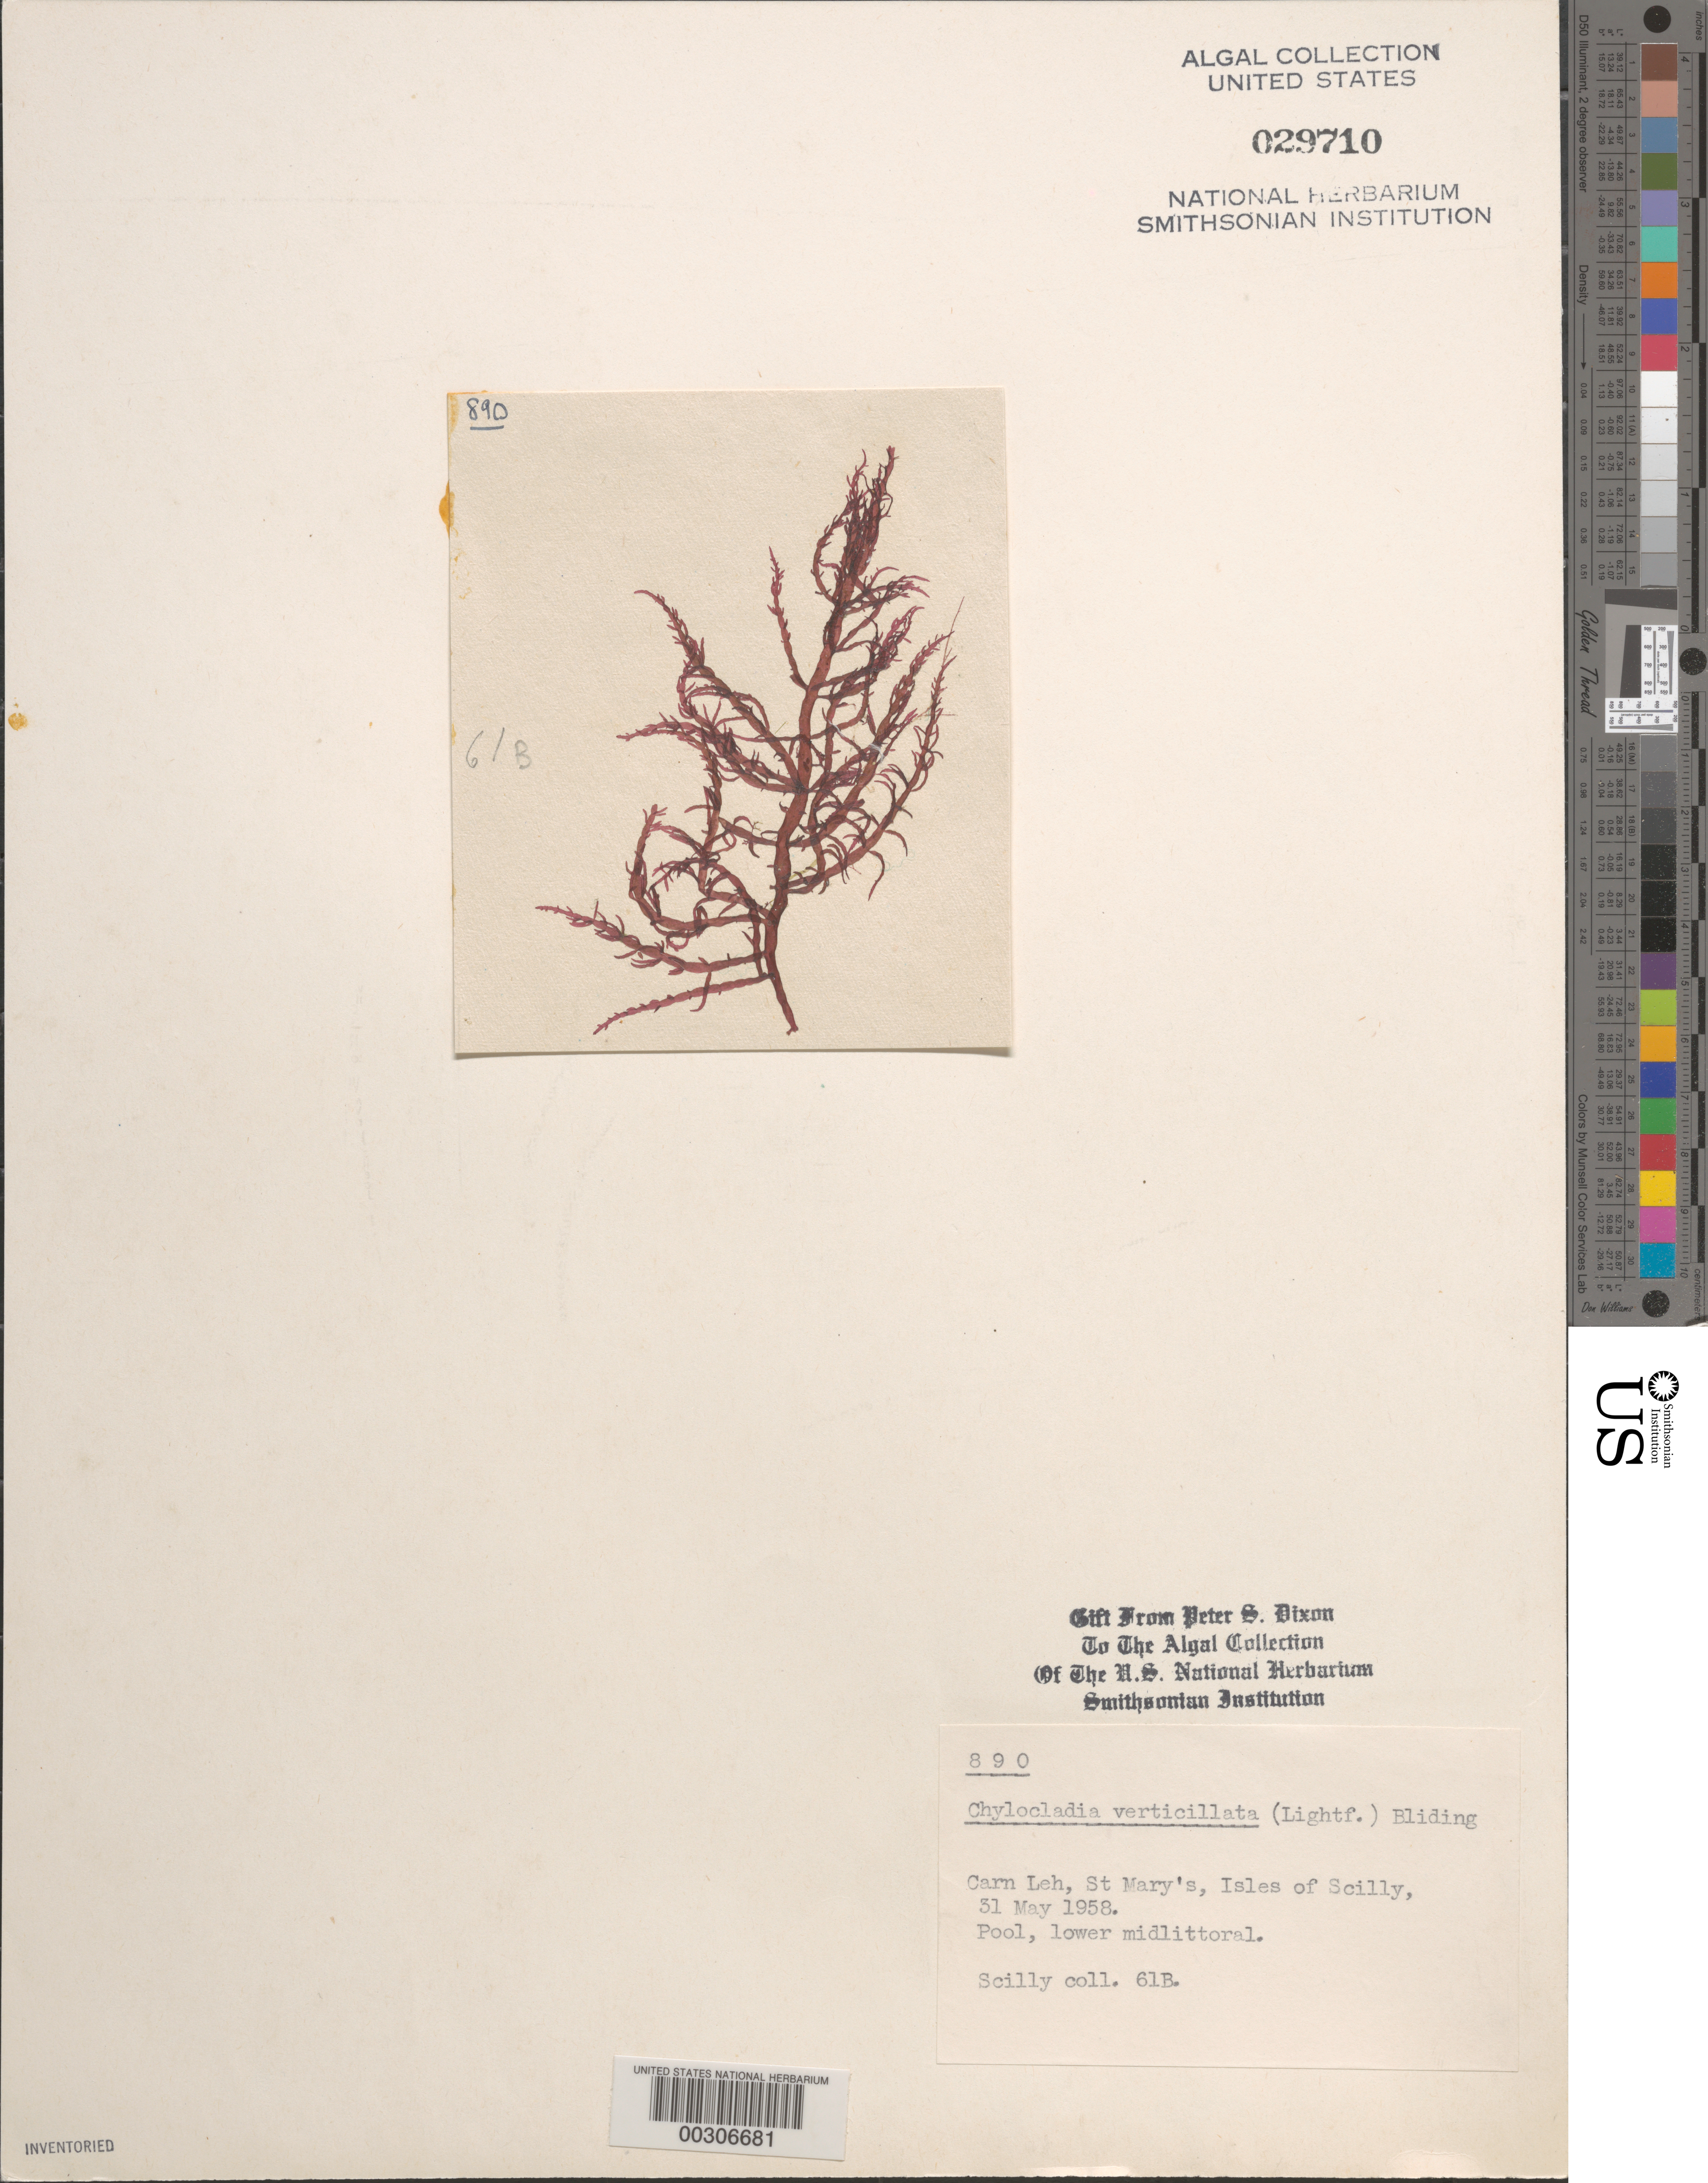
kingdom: Plantae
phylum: Rhodophyta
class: Florideophyceae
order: Rhodymeniales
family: Champiaceae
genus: Chylocladia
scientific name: Chylocladia verticillata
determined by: Dixon, P. S.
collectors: P. S. Dixon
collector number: PSD 890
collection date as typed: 31 May 1958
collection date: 1958-05-31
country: United Kingdom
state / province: England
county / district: Council of the Isles of Scilly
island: St. Mary's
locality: Carn Leh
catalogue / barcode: US 29710